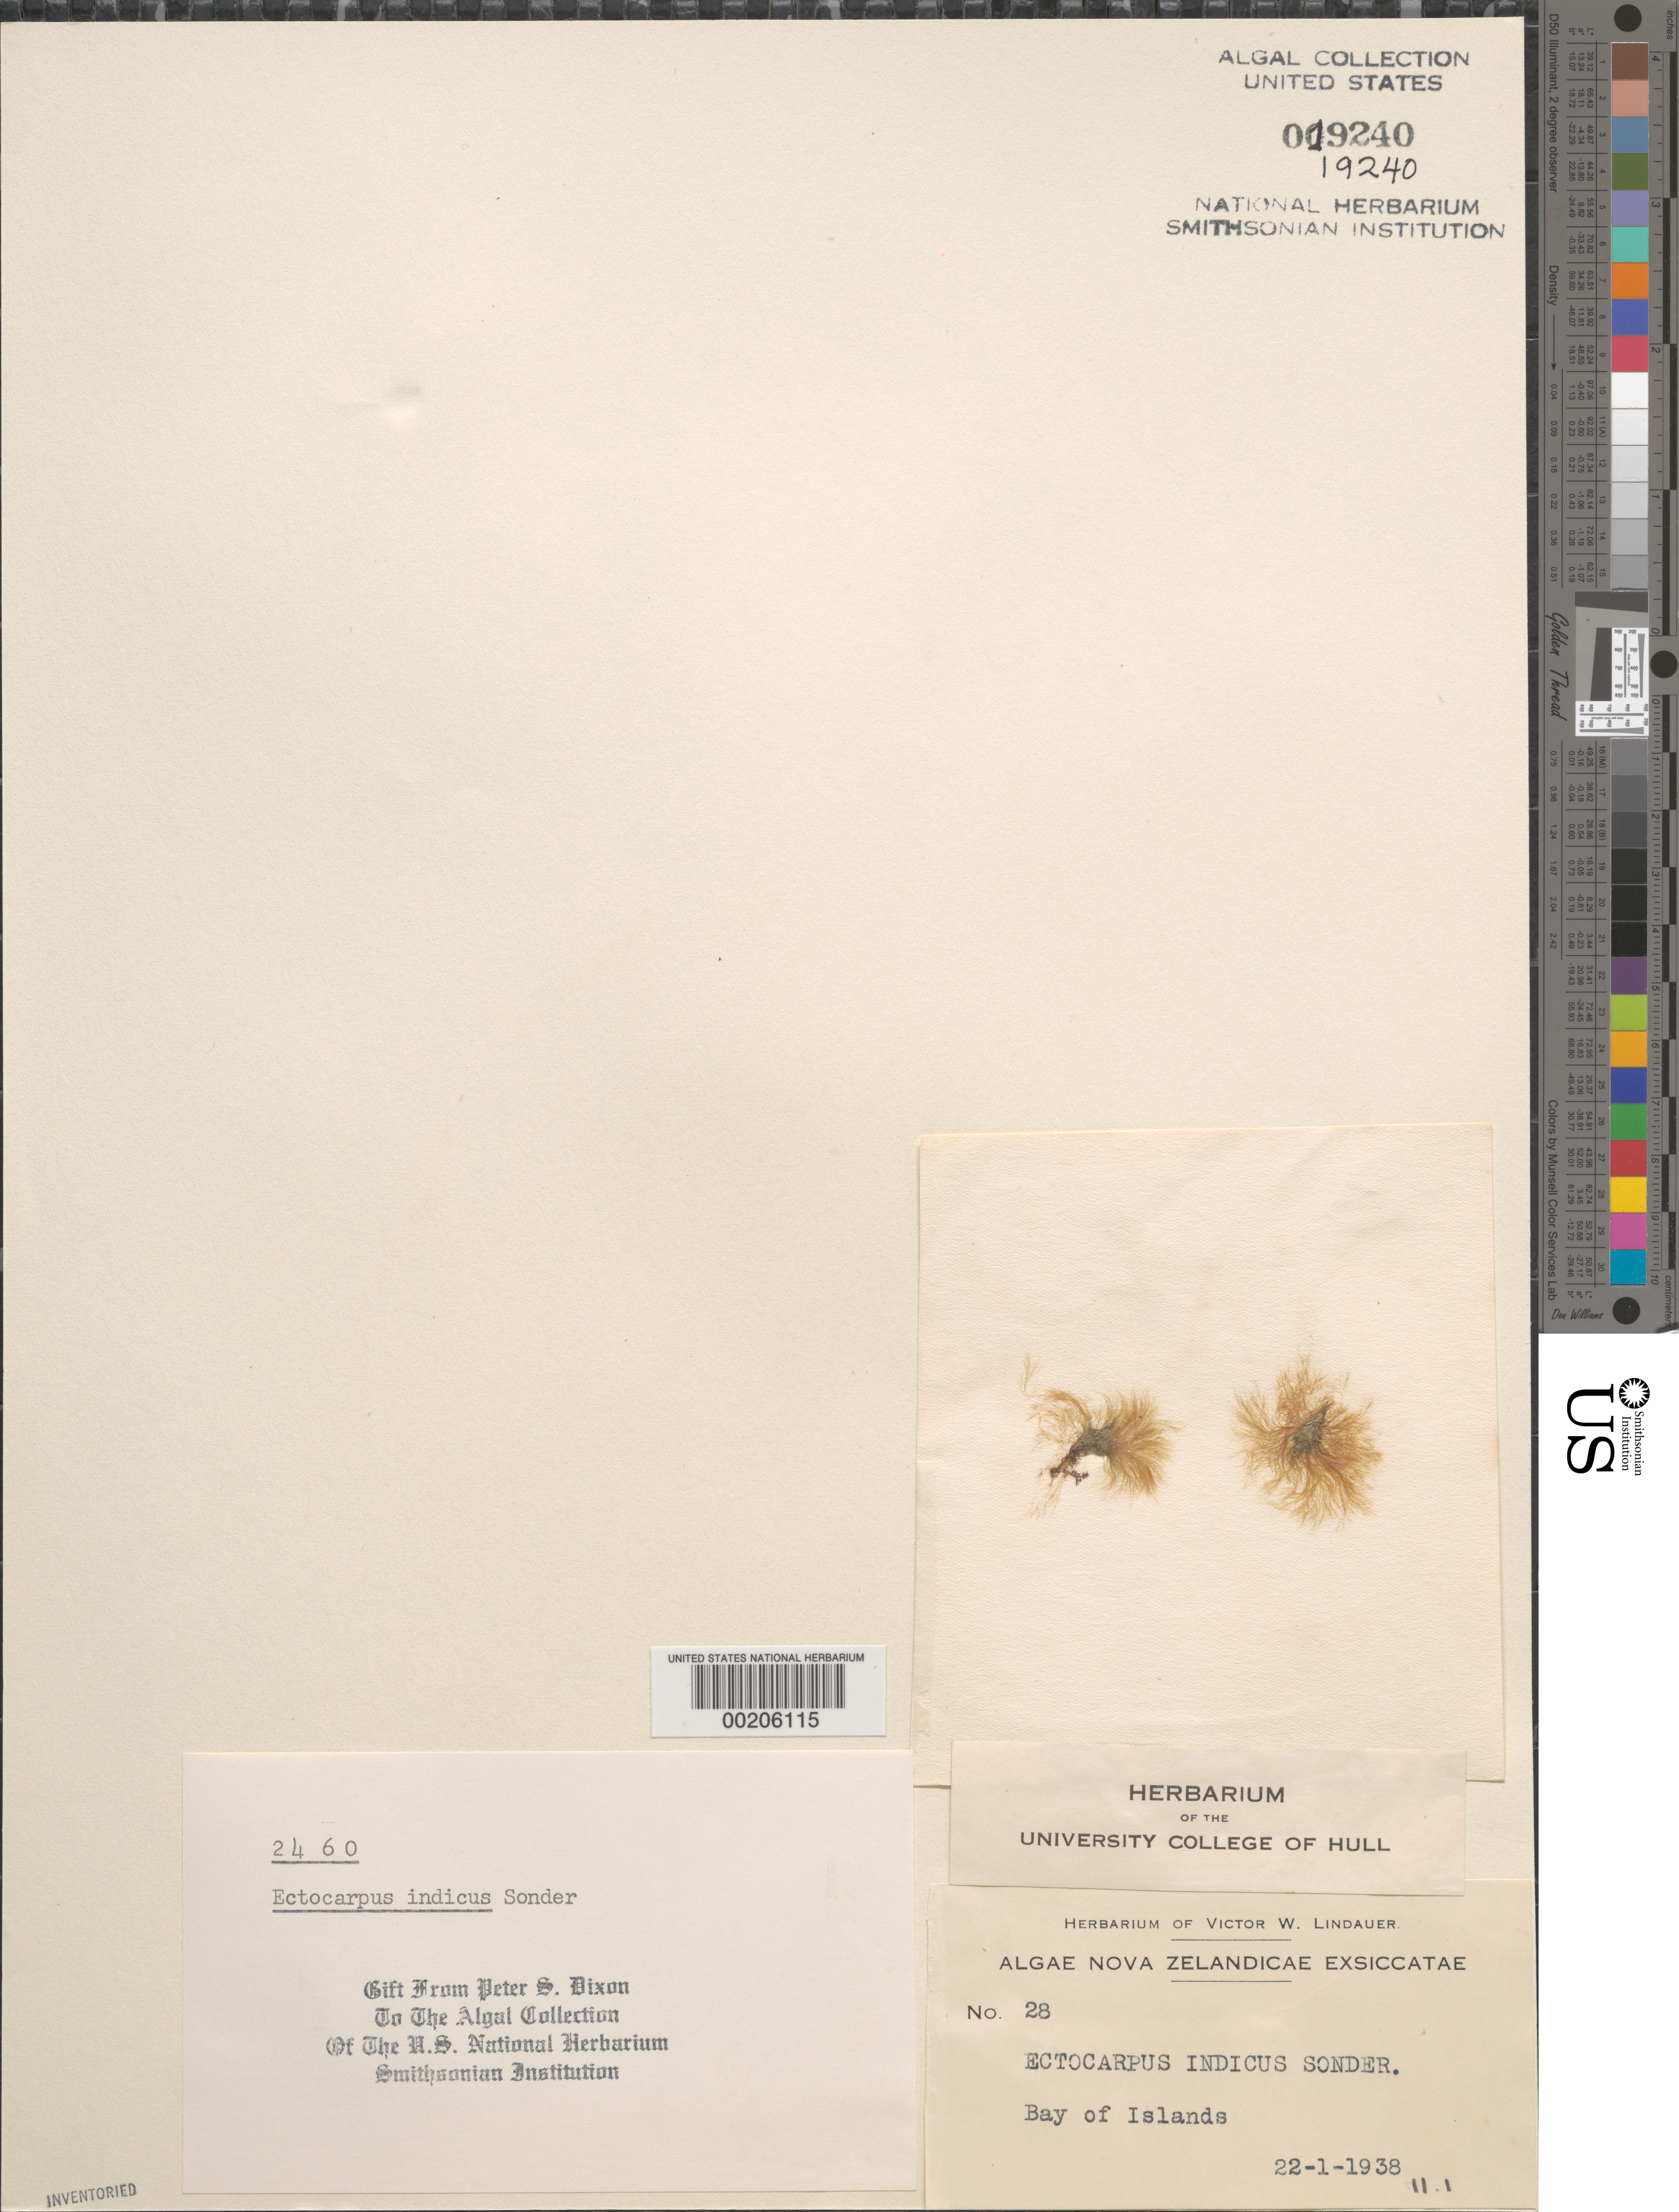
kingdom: Chromista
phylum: Ochrophyta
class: Phaeophyceae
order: Ectocarpales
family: Acinetosporaceae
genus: Feldmannia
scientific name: Feldmannia indica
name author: (O.G. Sond.) Womersley & A. Bailey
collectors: V. Lindauer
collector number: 28 & PSD 2460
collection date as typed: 22 Jan 1938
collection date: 1938-01-22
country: New Zealand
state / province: Northland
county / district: Far North District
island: North Island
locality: Bay of Islands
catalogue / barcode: US 19240